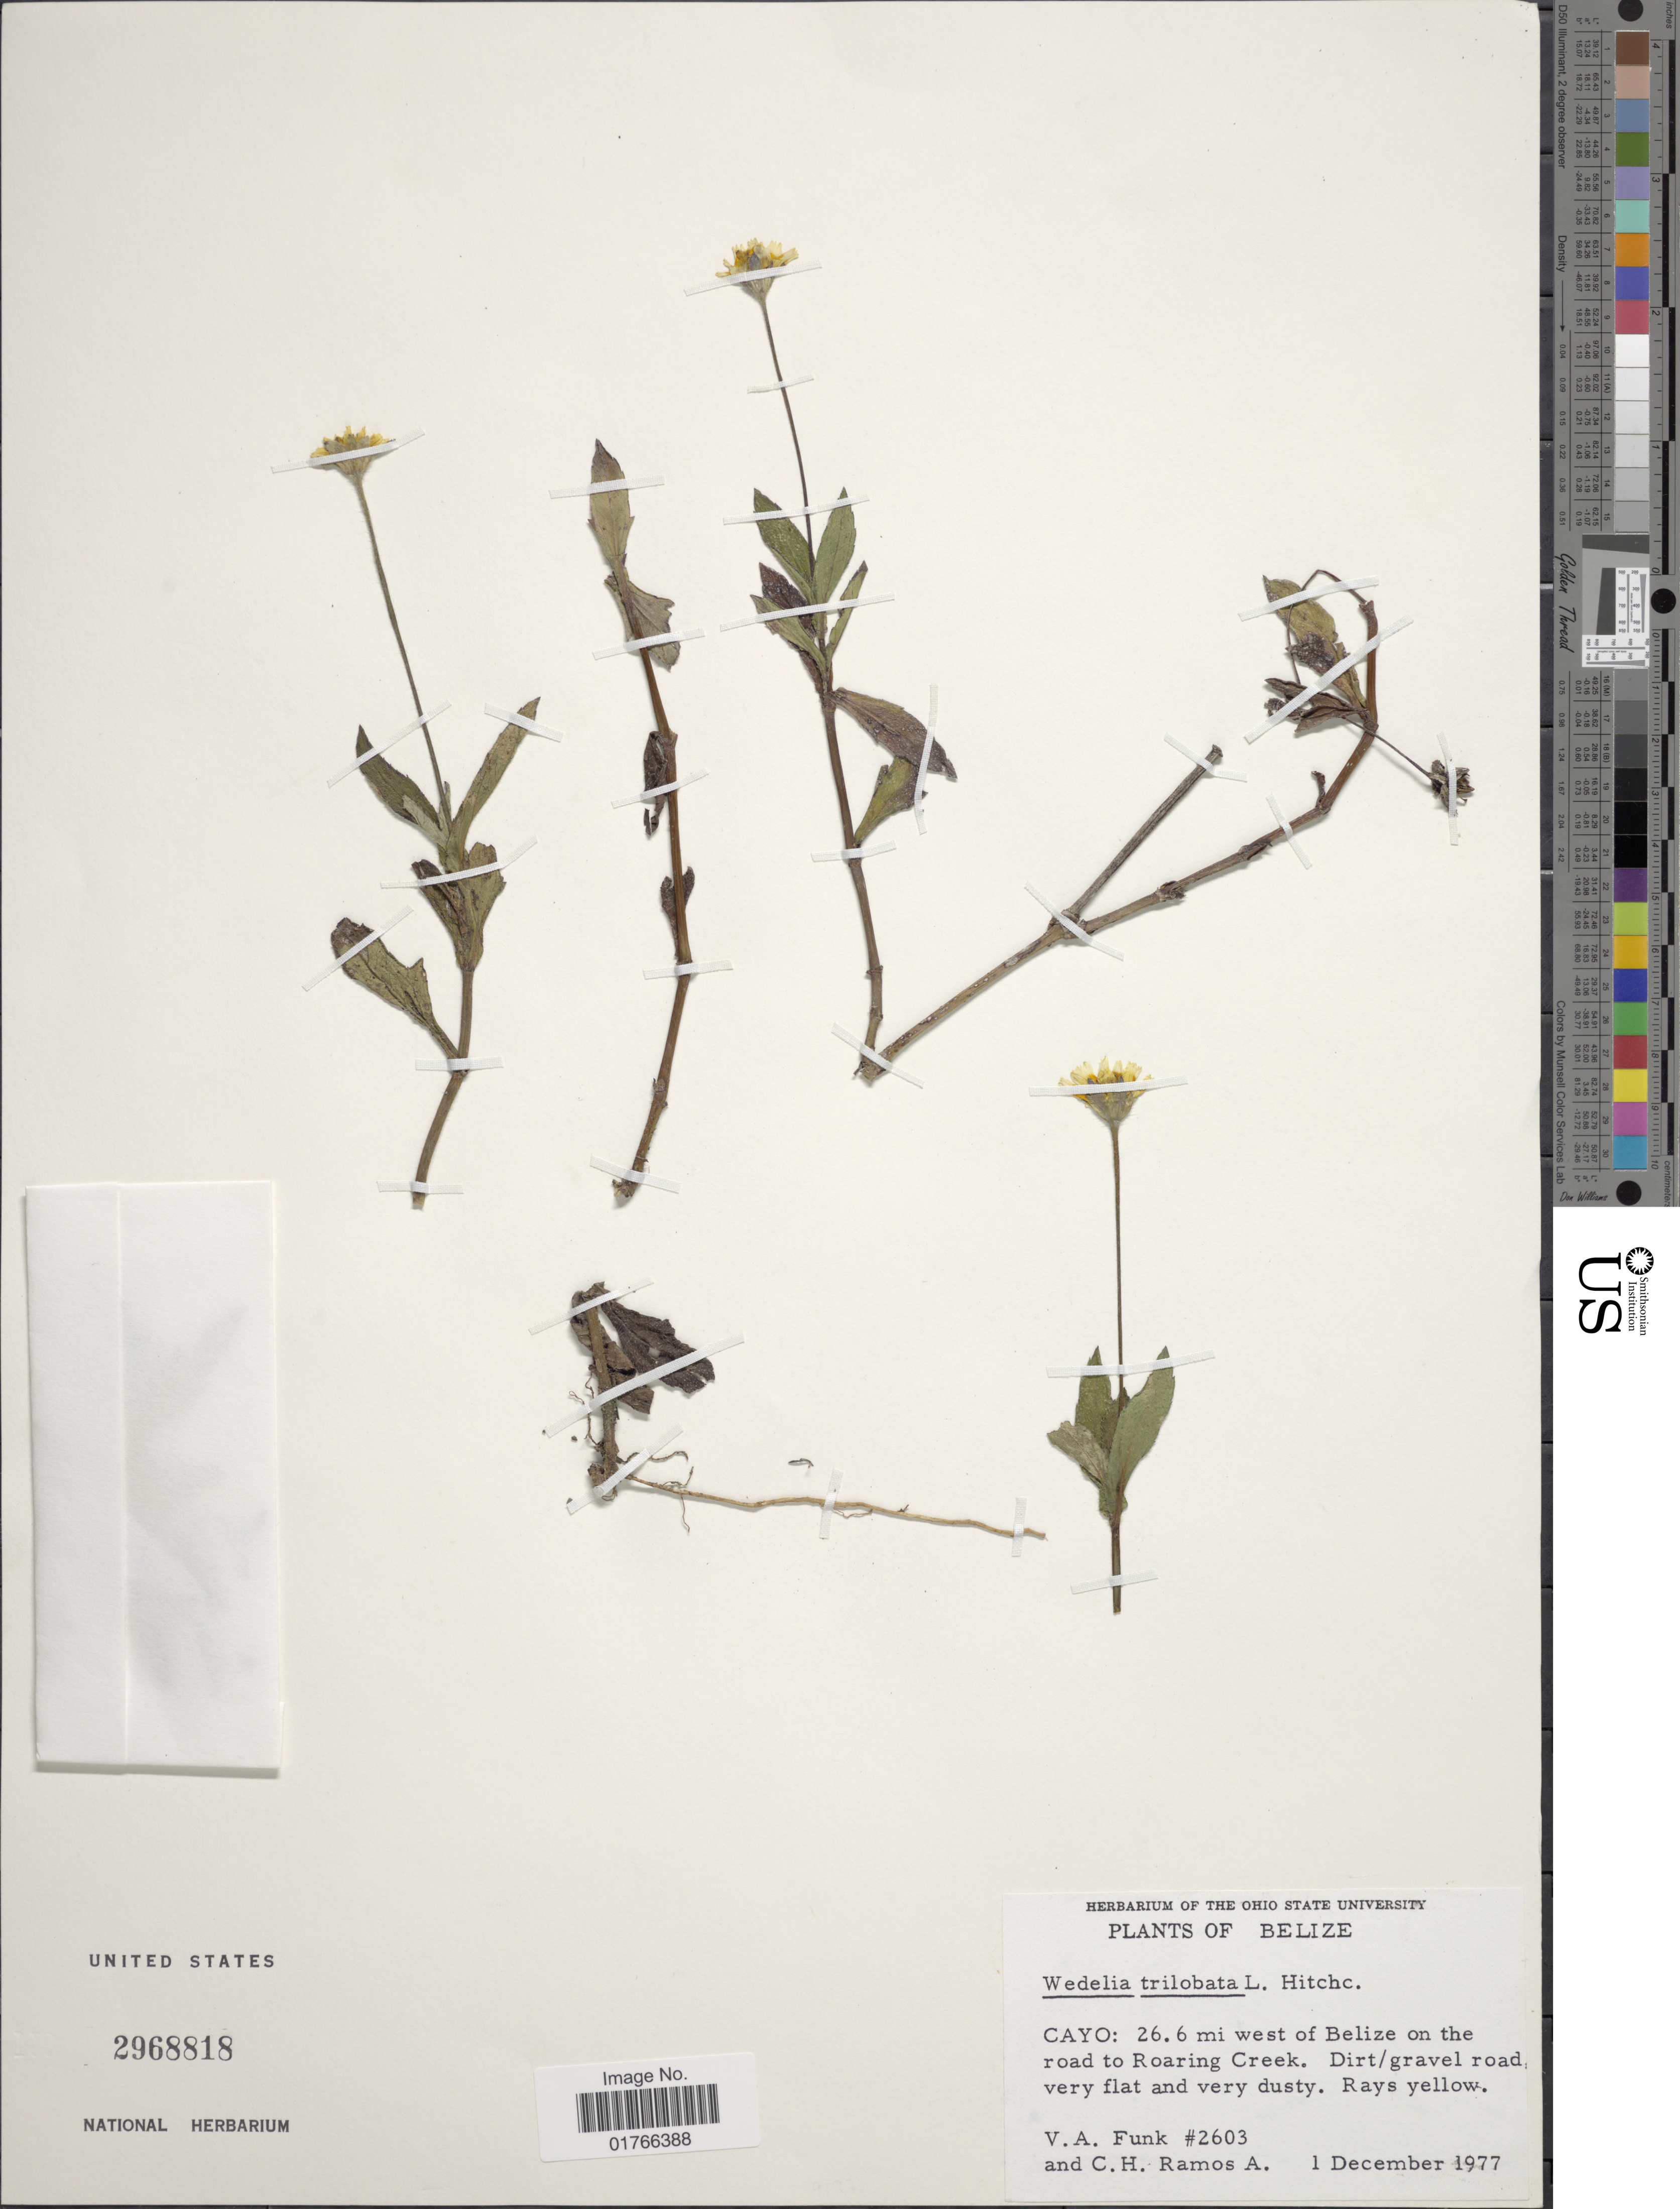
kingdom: Plantae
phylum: Tracheophyta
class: Magnoliopsida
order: Asterales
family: Asteraceae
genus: Sphagneticola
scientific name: Sphagneticola trilobata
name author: (L.) Pruski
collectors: V. Funk & C. H. Ramos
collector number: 2603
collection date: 1977-12-01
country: Belize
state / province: Cayo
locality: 26.6 mi west of Belize on the road to Roaring Creek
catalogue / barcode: US 2968818